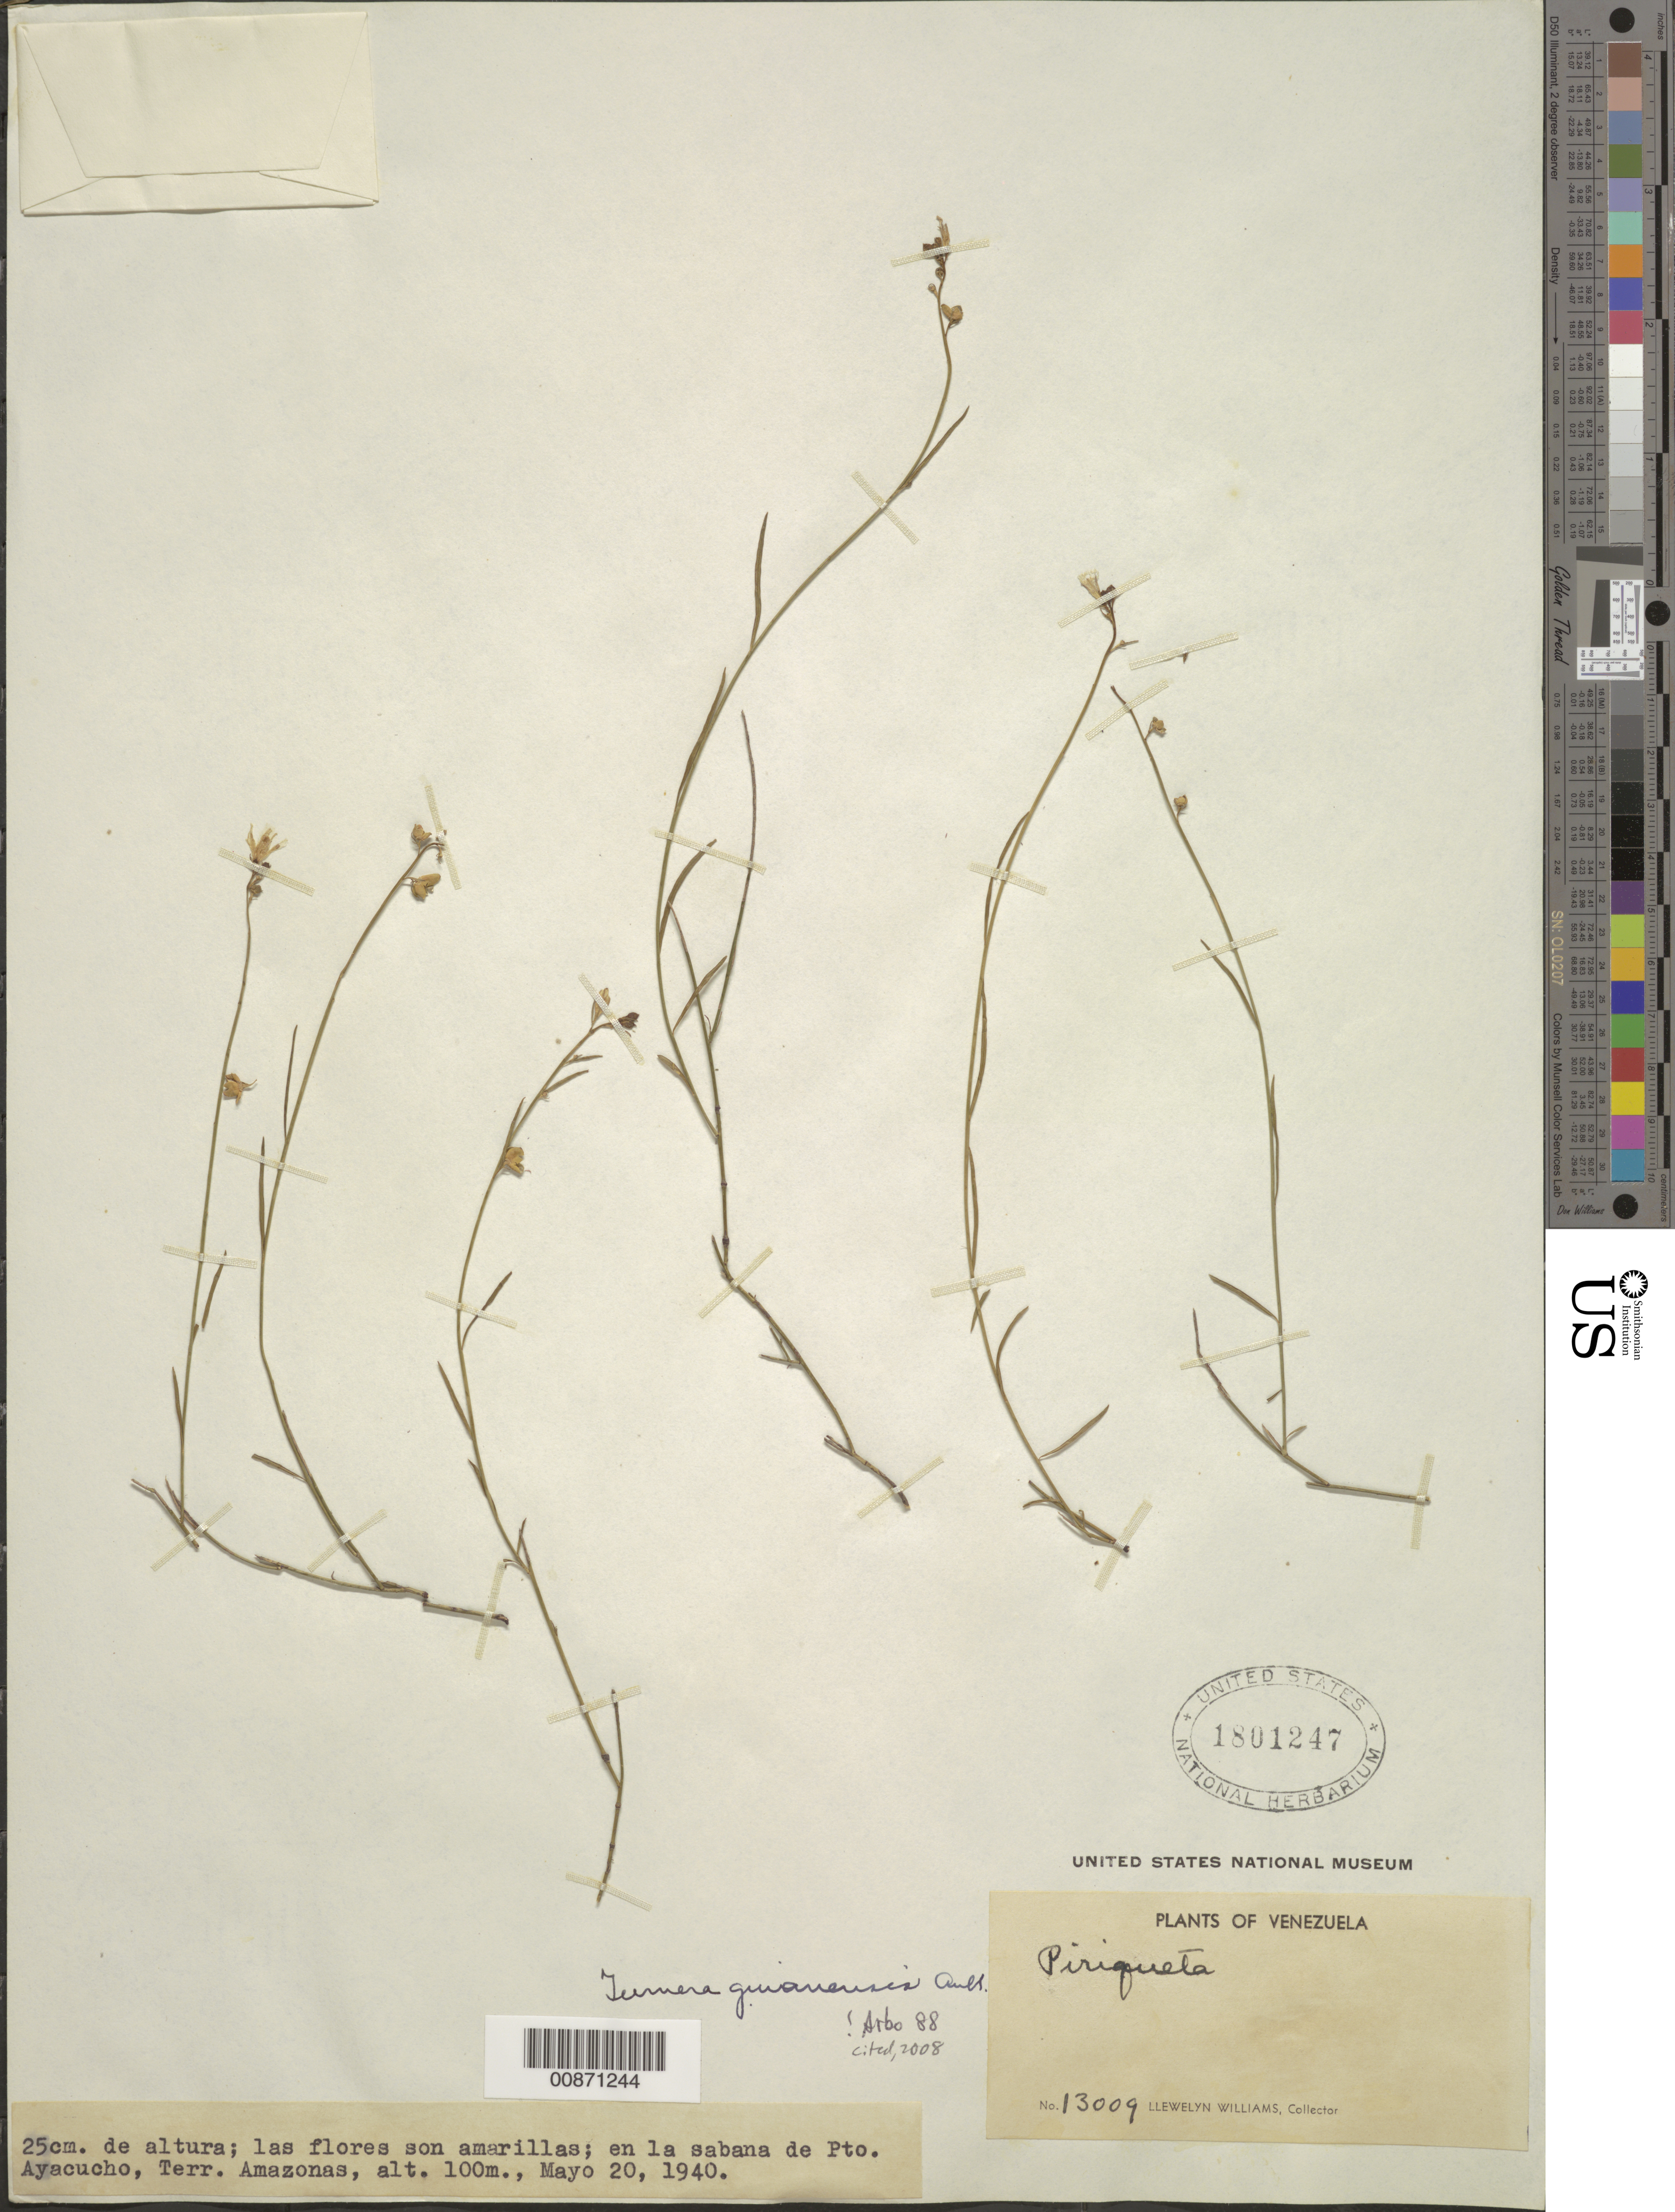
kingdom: Plantae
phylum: Tracheophyta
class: Magnoliopsida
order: Malpighiales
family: Turneraceae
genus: Turnera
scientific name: Turnera guianensis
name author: Aubl.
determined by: Arbo, M. M.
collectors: Ll. Williams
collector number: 13009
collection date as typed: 20-May-40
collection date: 1940-05-20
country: Venezuela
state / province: Amazonas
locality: Puerto Ayacucho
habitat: Sabana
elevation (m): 100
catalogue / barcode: US 1801247